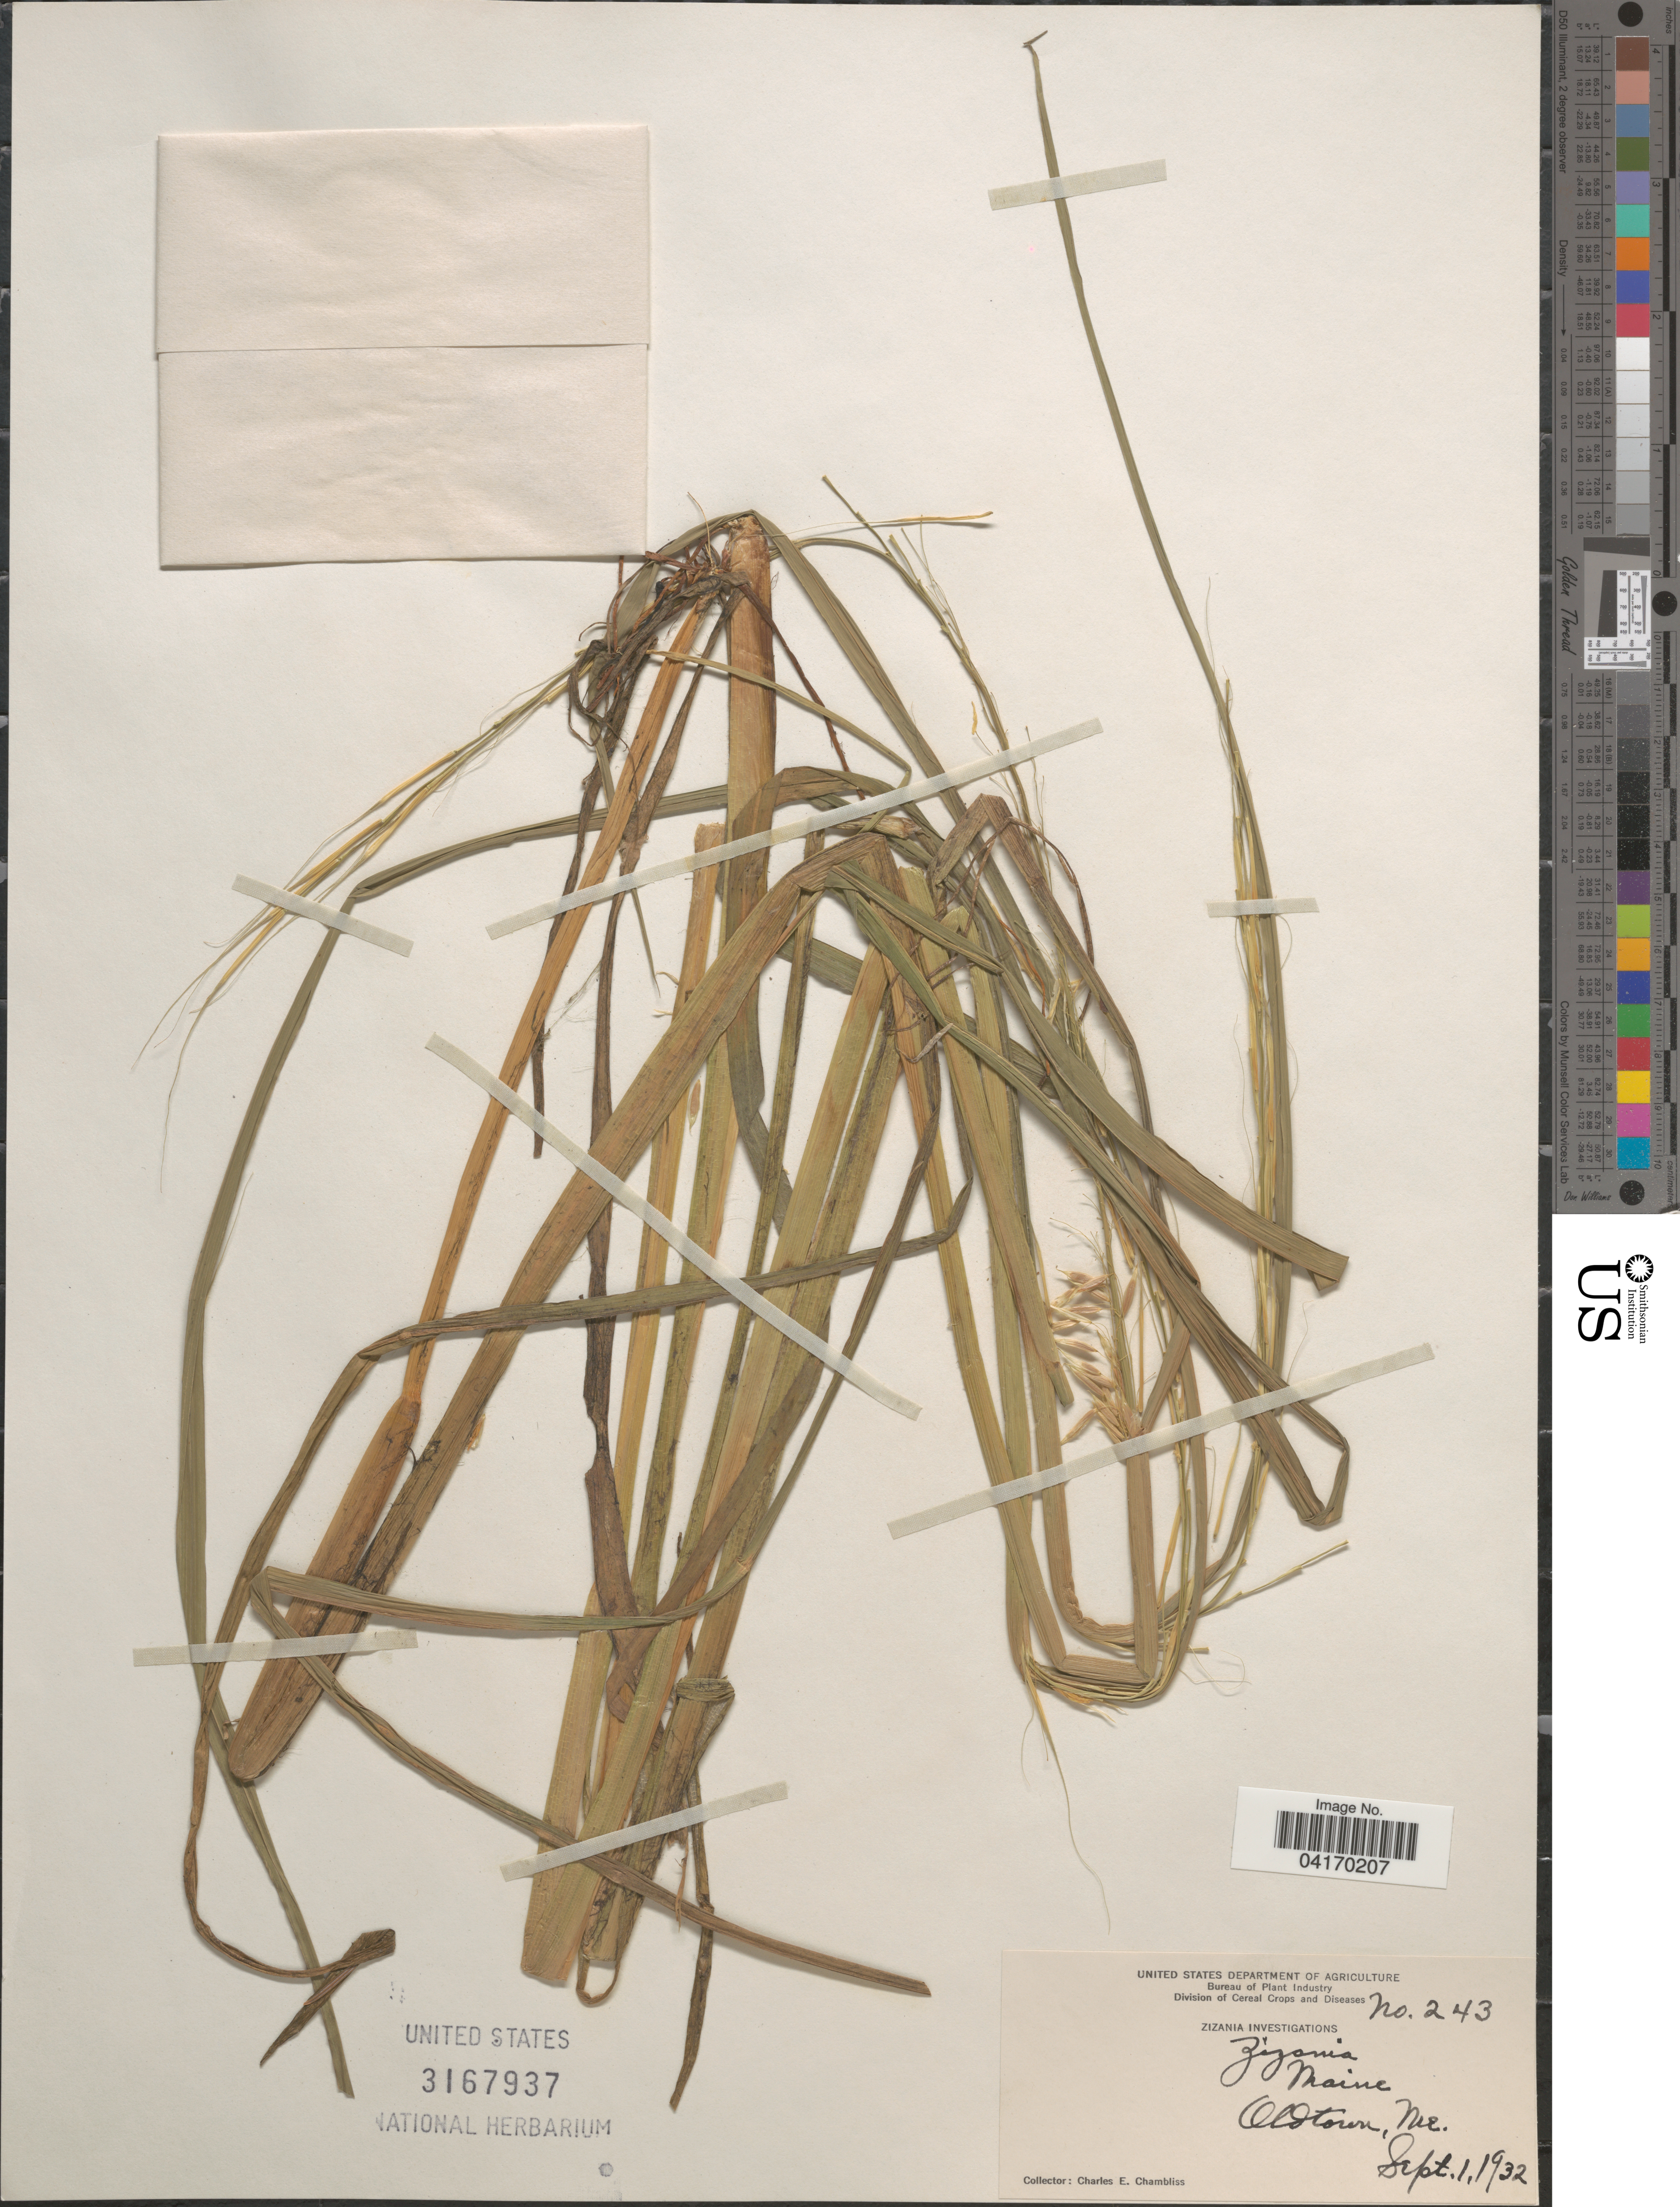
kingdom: Plantae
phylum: Tracheophyta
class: Liliopsida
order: Poales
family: Poaceae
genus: Zizania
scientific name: Zizania palustris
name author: L.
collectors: C. Chambliss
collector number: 243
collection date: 1932-09-01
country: United States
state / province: Maine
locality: Oldtown.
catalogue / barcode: US 3167937